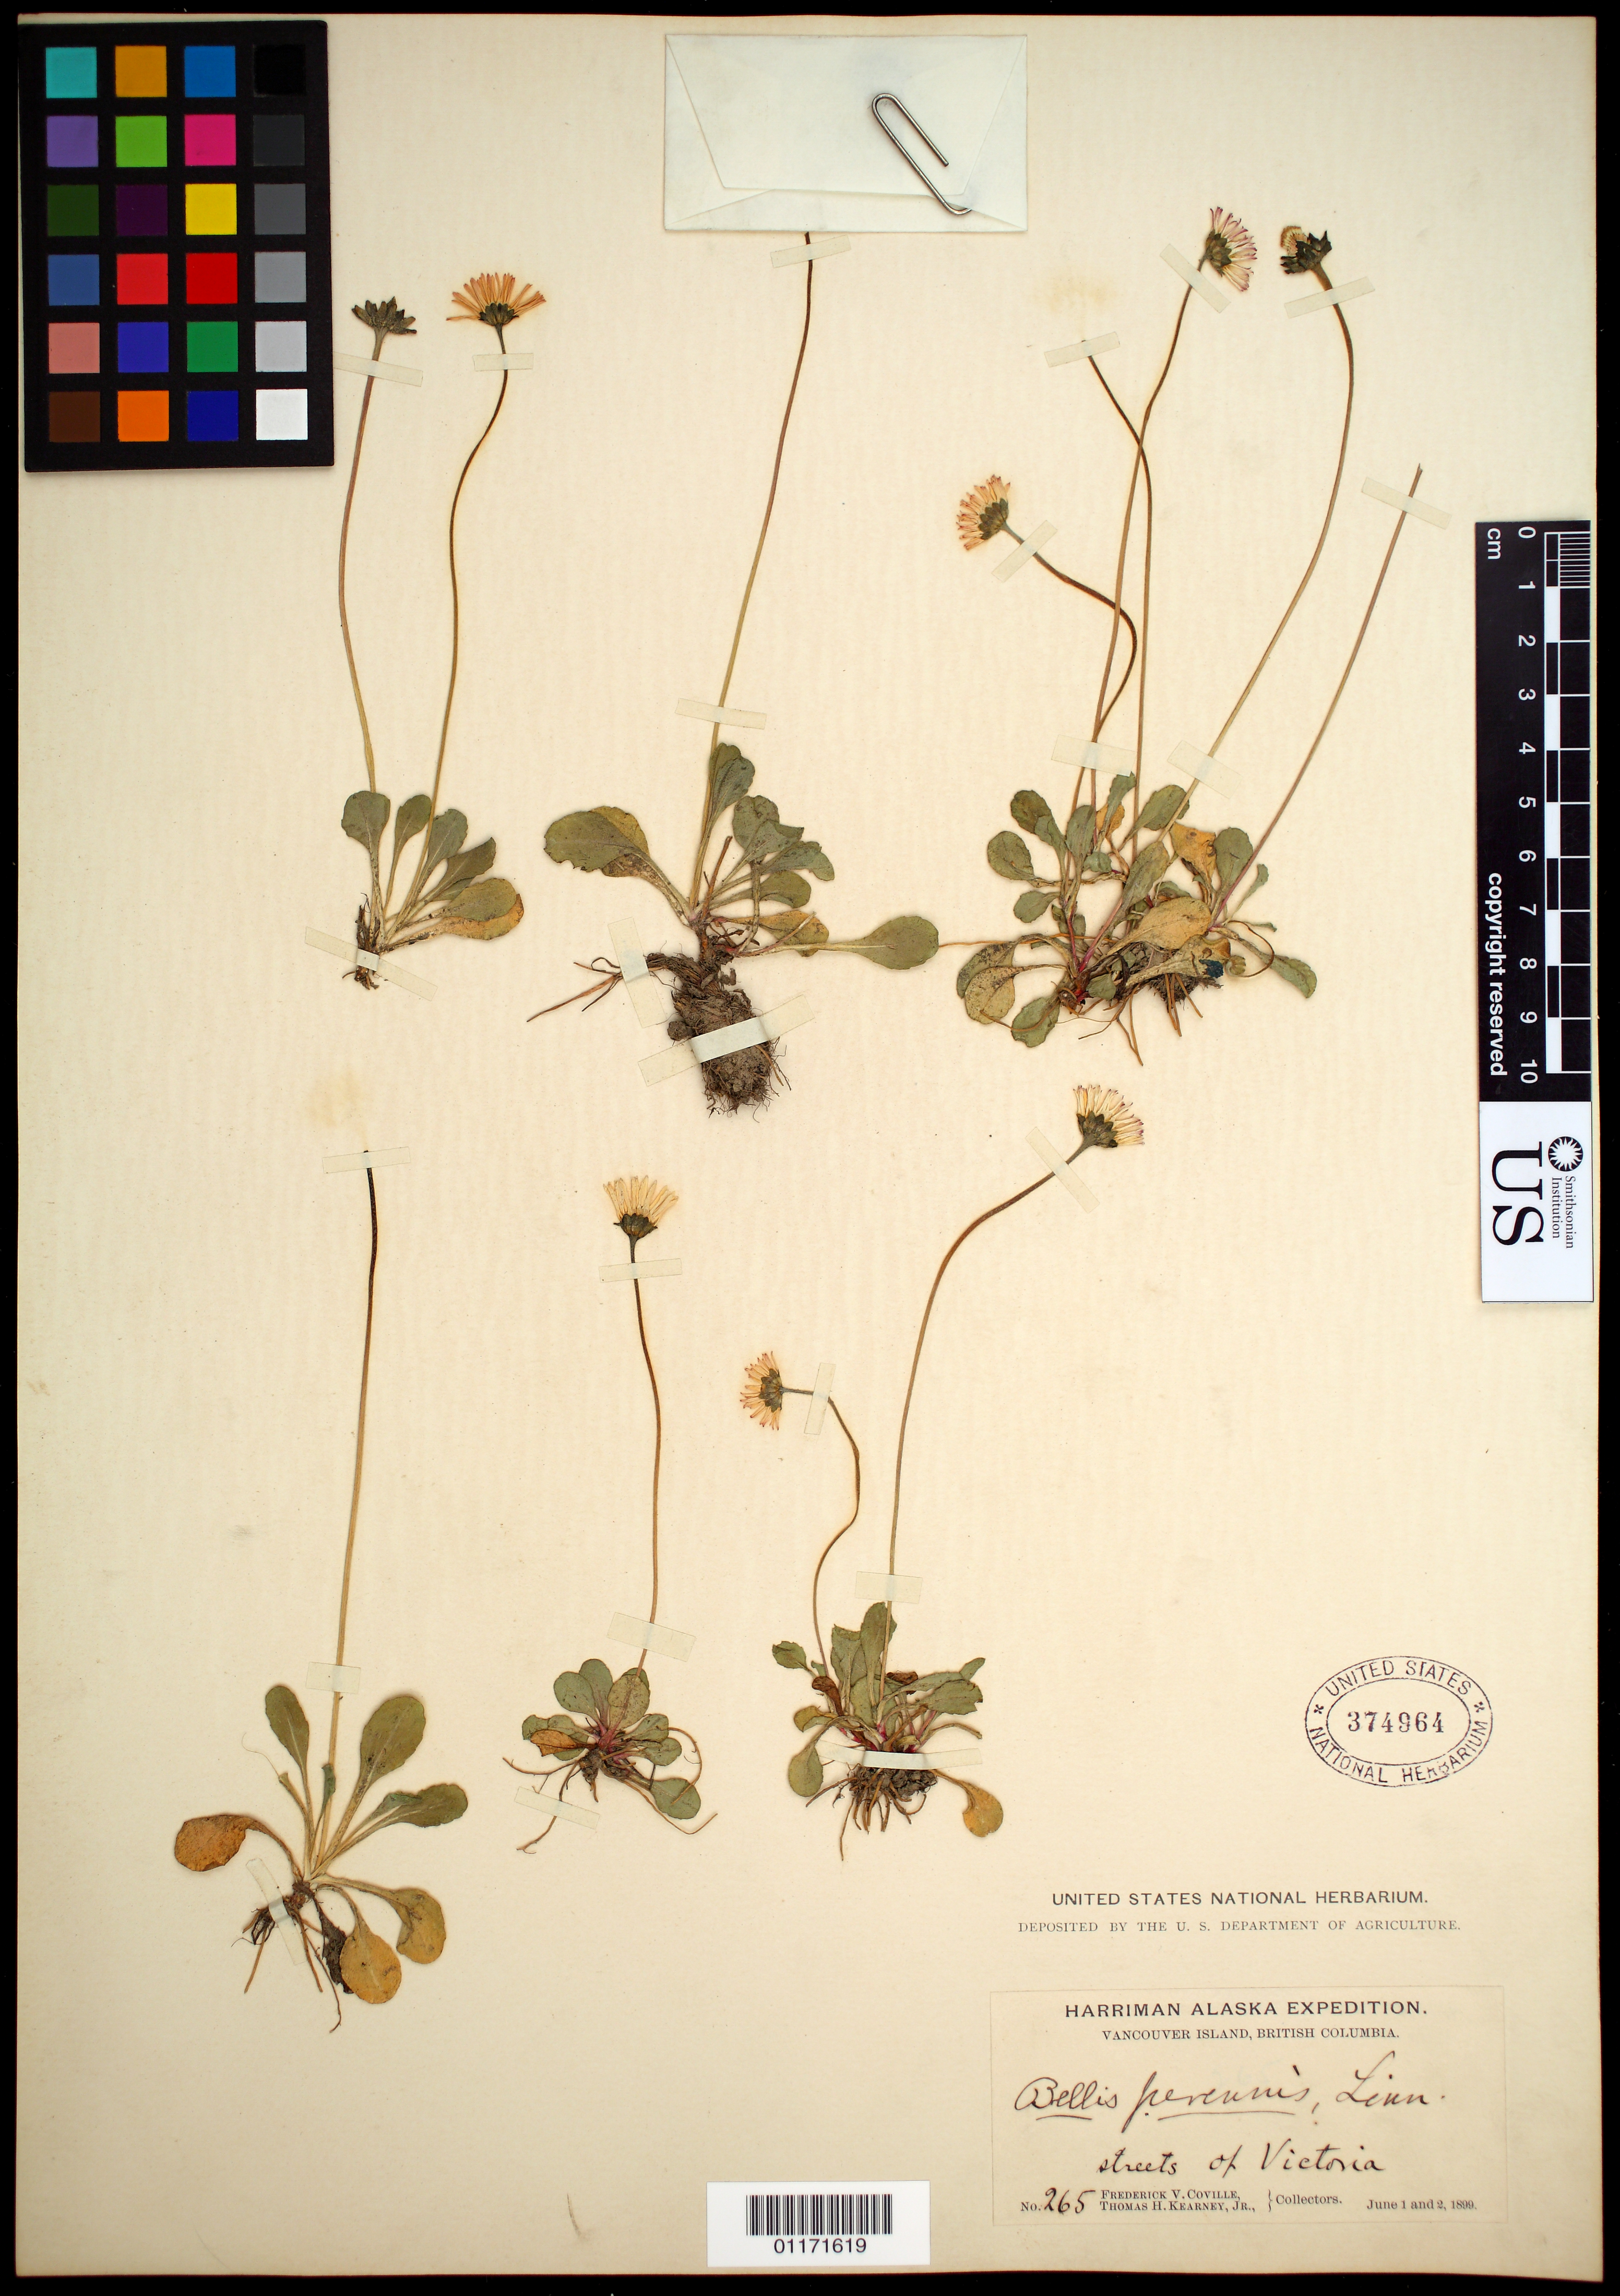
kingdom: Plantae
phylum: Tracheophyta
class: Magnoliopsida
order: Asterales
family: Asteraceae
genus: Bellis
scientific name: Bellis perennis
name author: L.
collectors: F. V. Coville & T. H. Kearney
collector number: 265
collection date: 1899-06-01,1899-06-02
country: Canada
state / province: British Columbia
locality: streets of Victoria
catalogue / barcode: US 374964